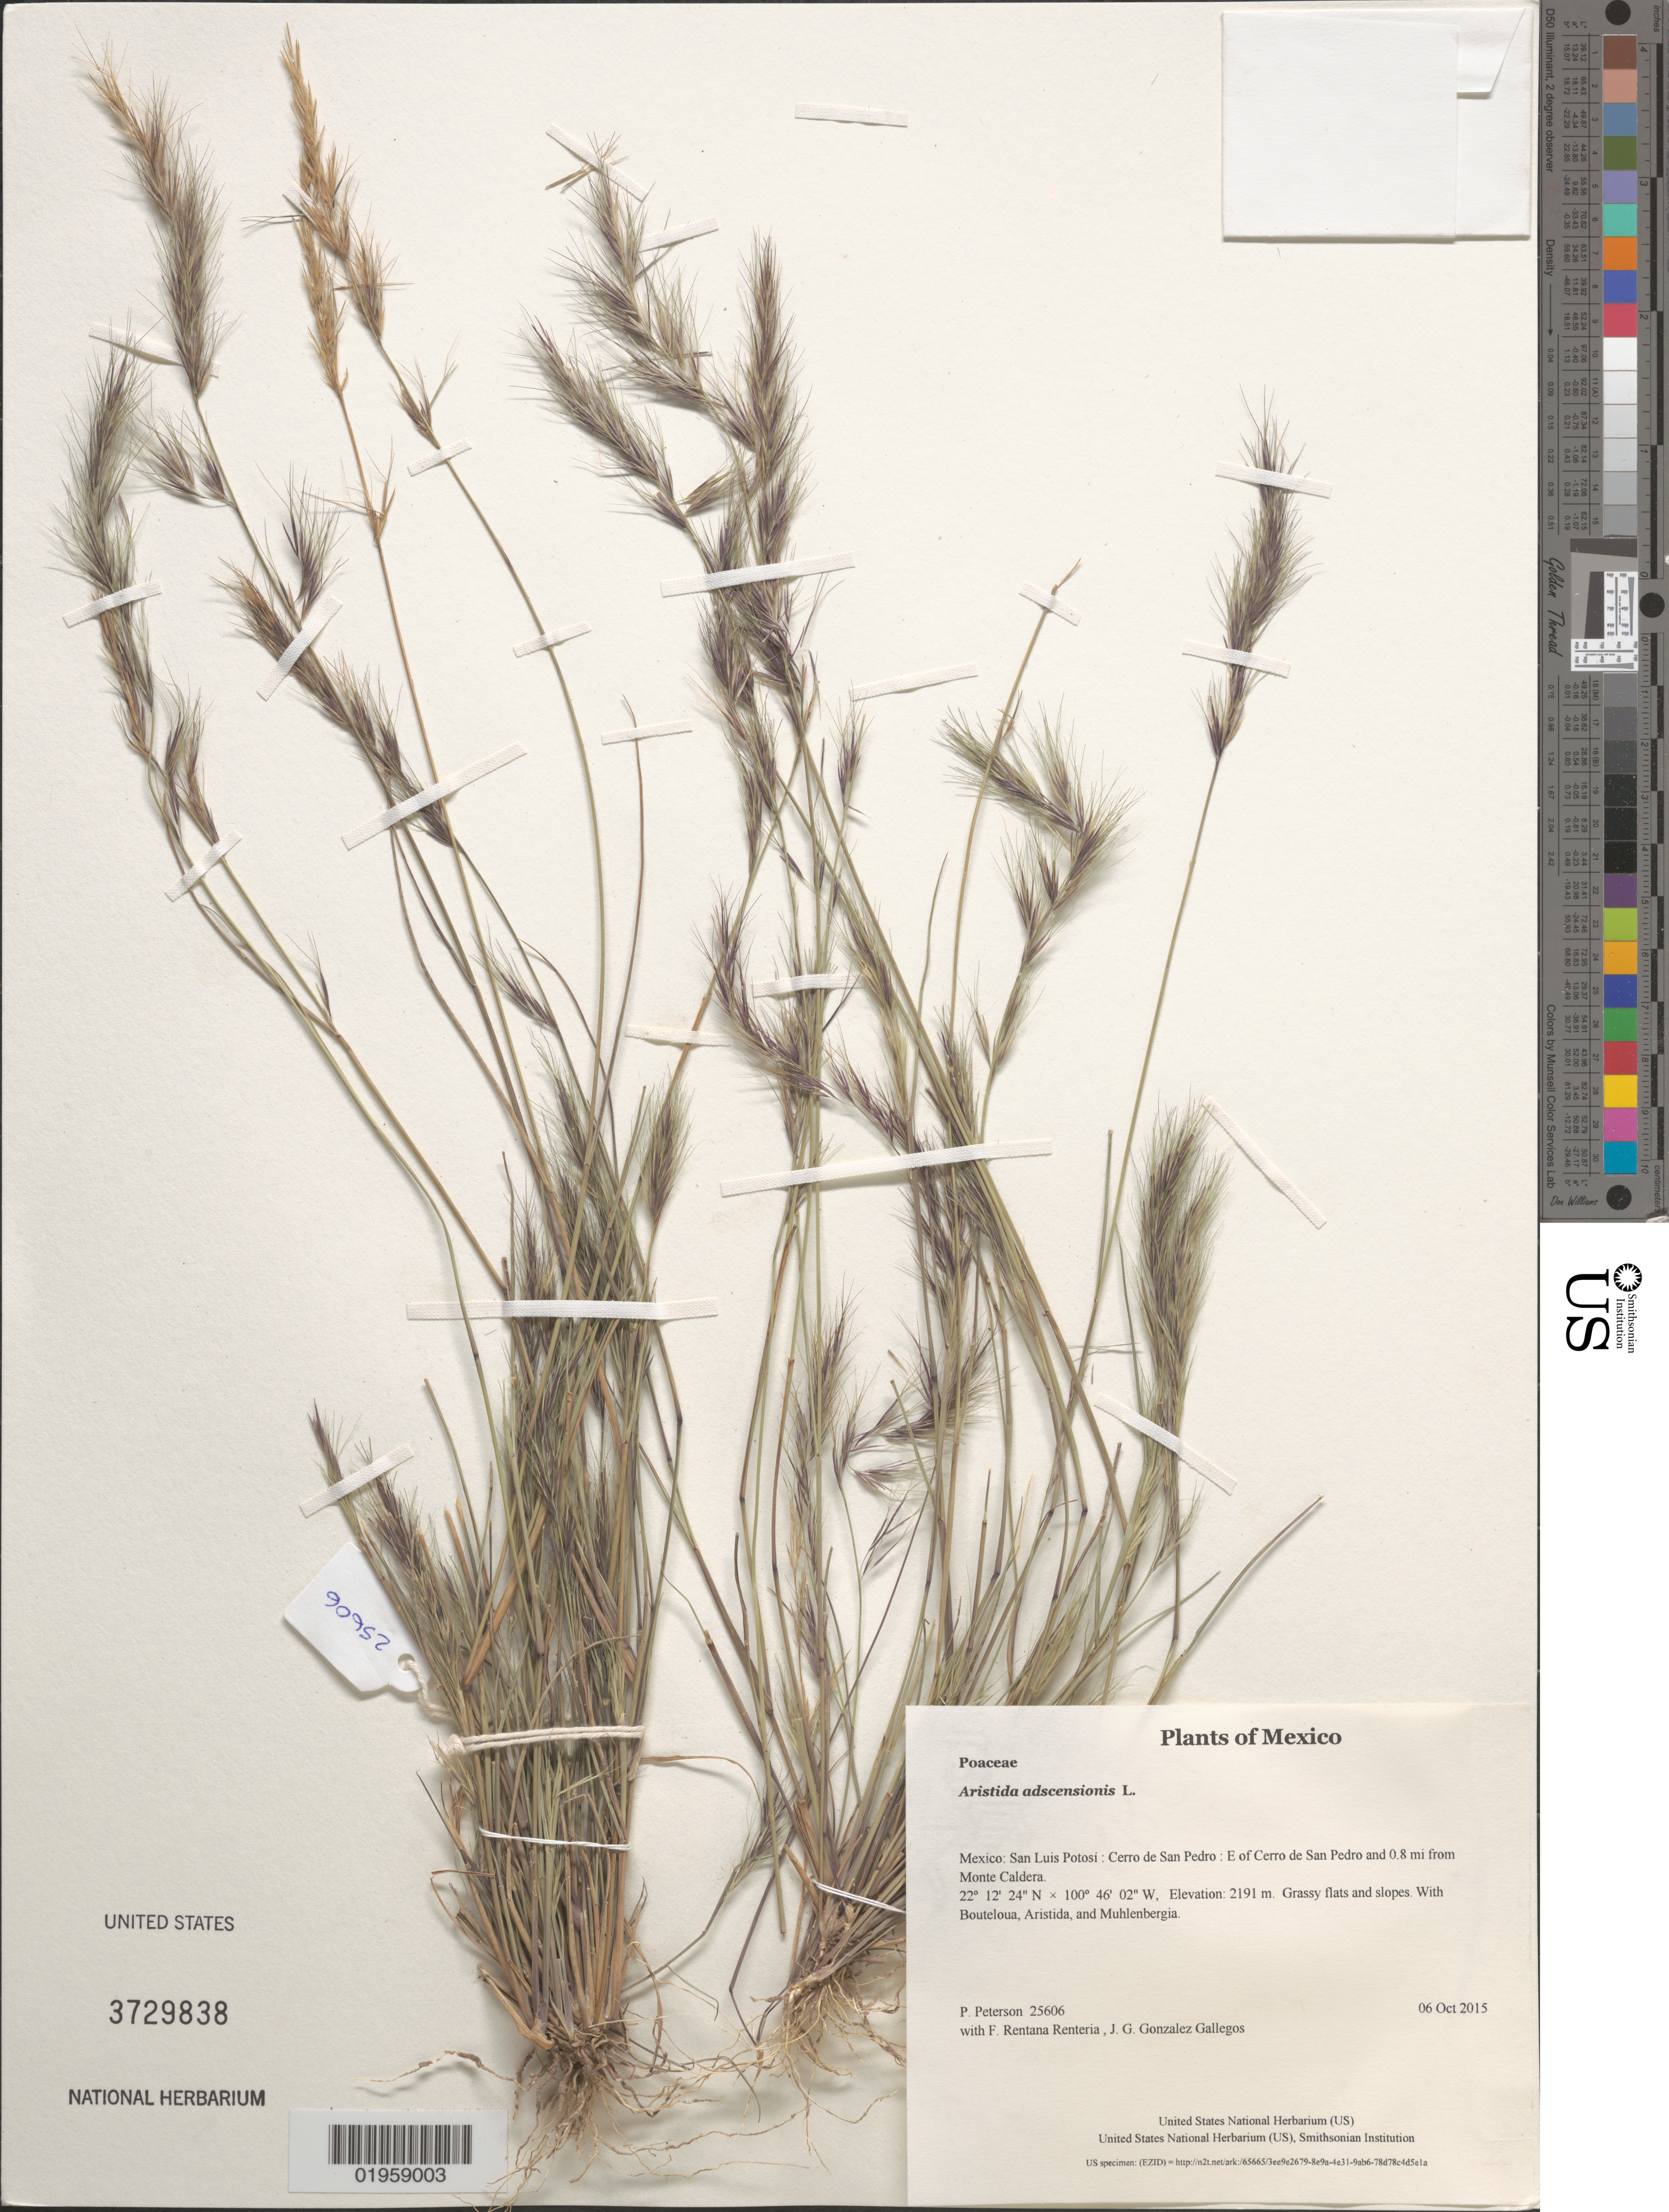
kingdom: Plantae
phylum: Tracheophyta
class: Liliopsida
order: Poales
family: Poaceae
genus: Aristida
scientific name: Aristida adscensionis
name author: L.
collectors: P. M. Peterson, F. Rentana Renteria & J. G. Gonzalez Gallegos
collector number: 25606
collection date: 2015-10-06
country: Mexico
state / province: San Luis Potosí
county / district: Cerro de San Pedro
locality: E of Cerro de San Pedro and 0.8 mi from Monte Caldera.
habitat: Grassy flats and slopes.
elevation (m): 2191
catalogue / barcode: US 3729838